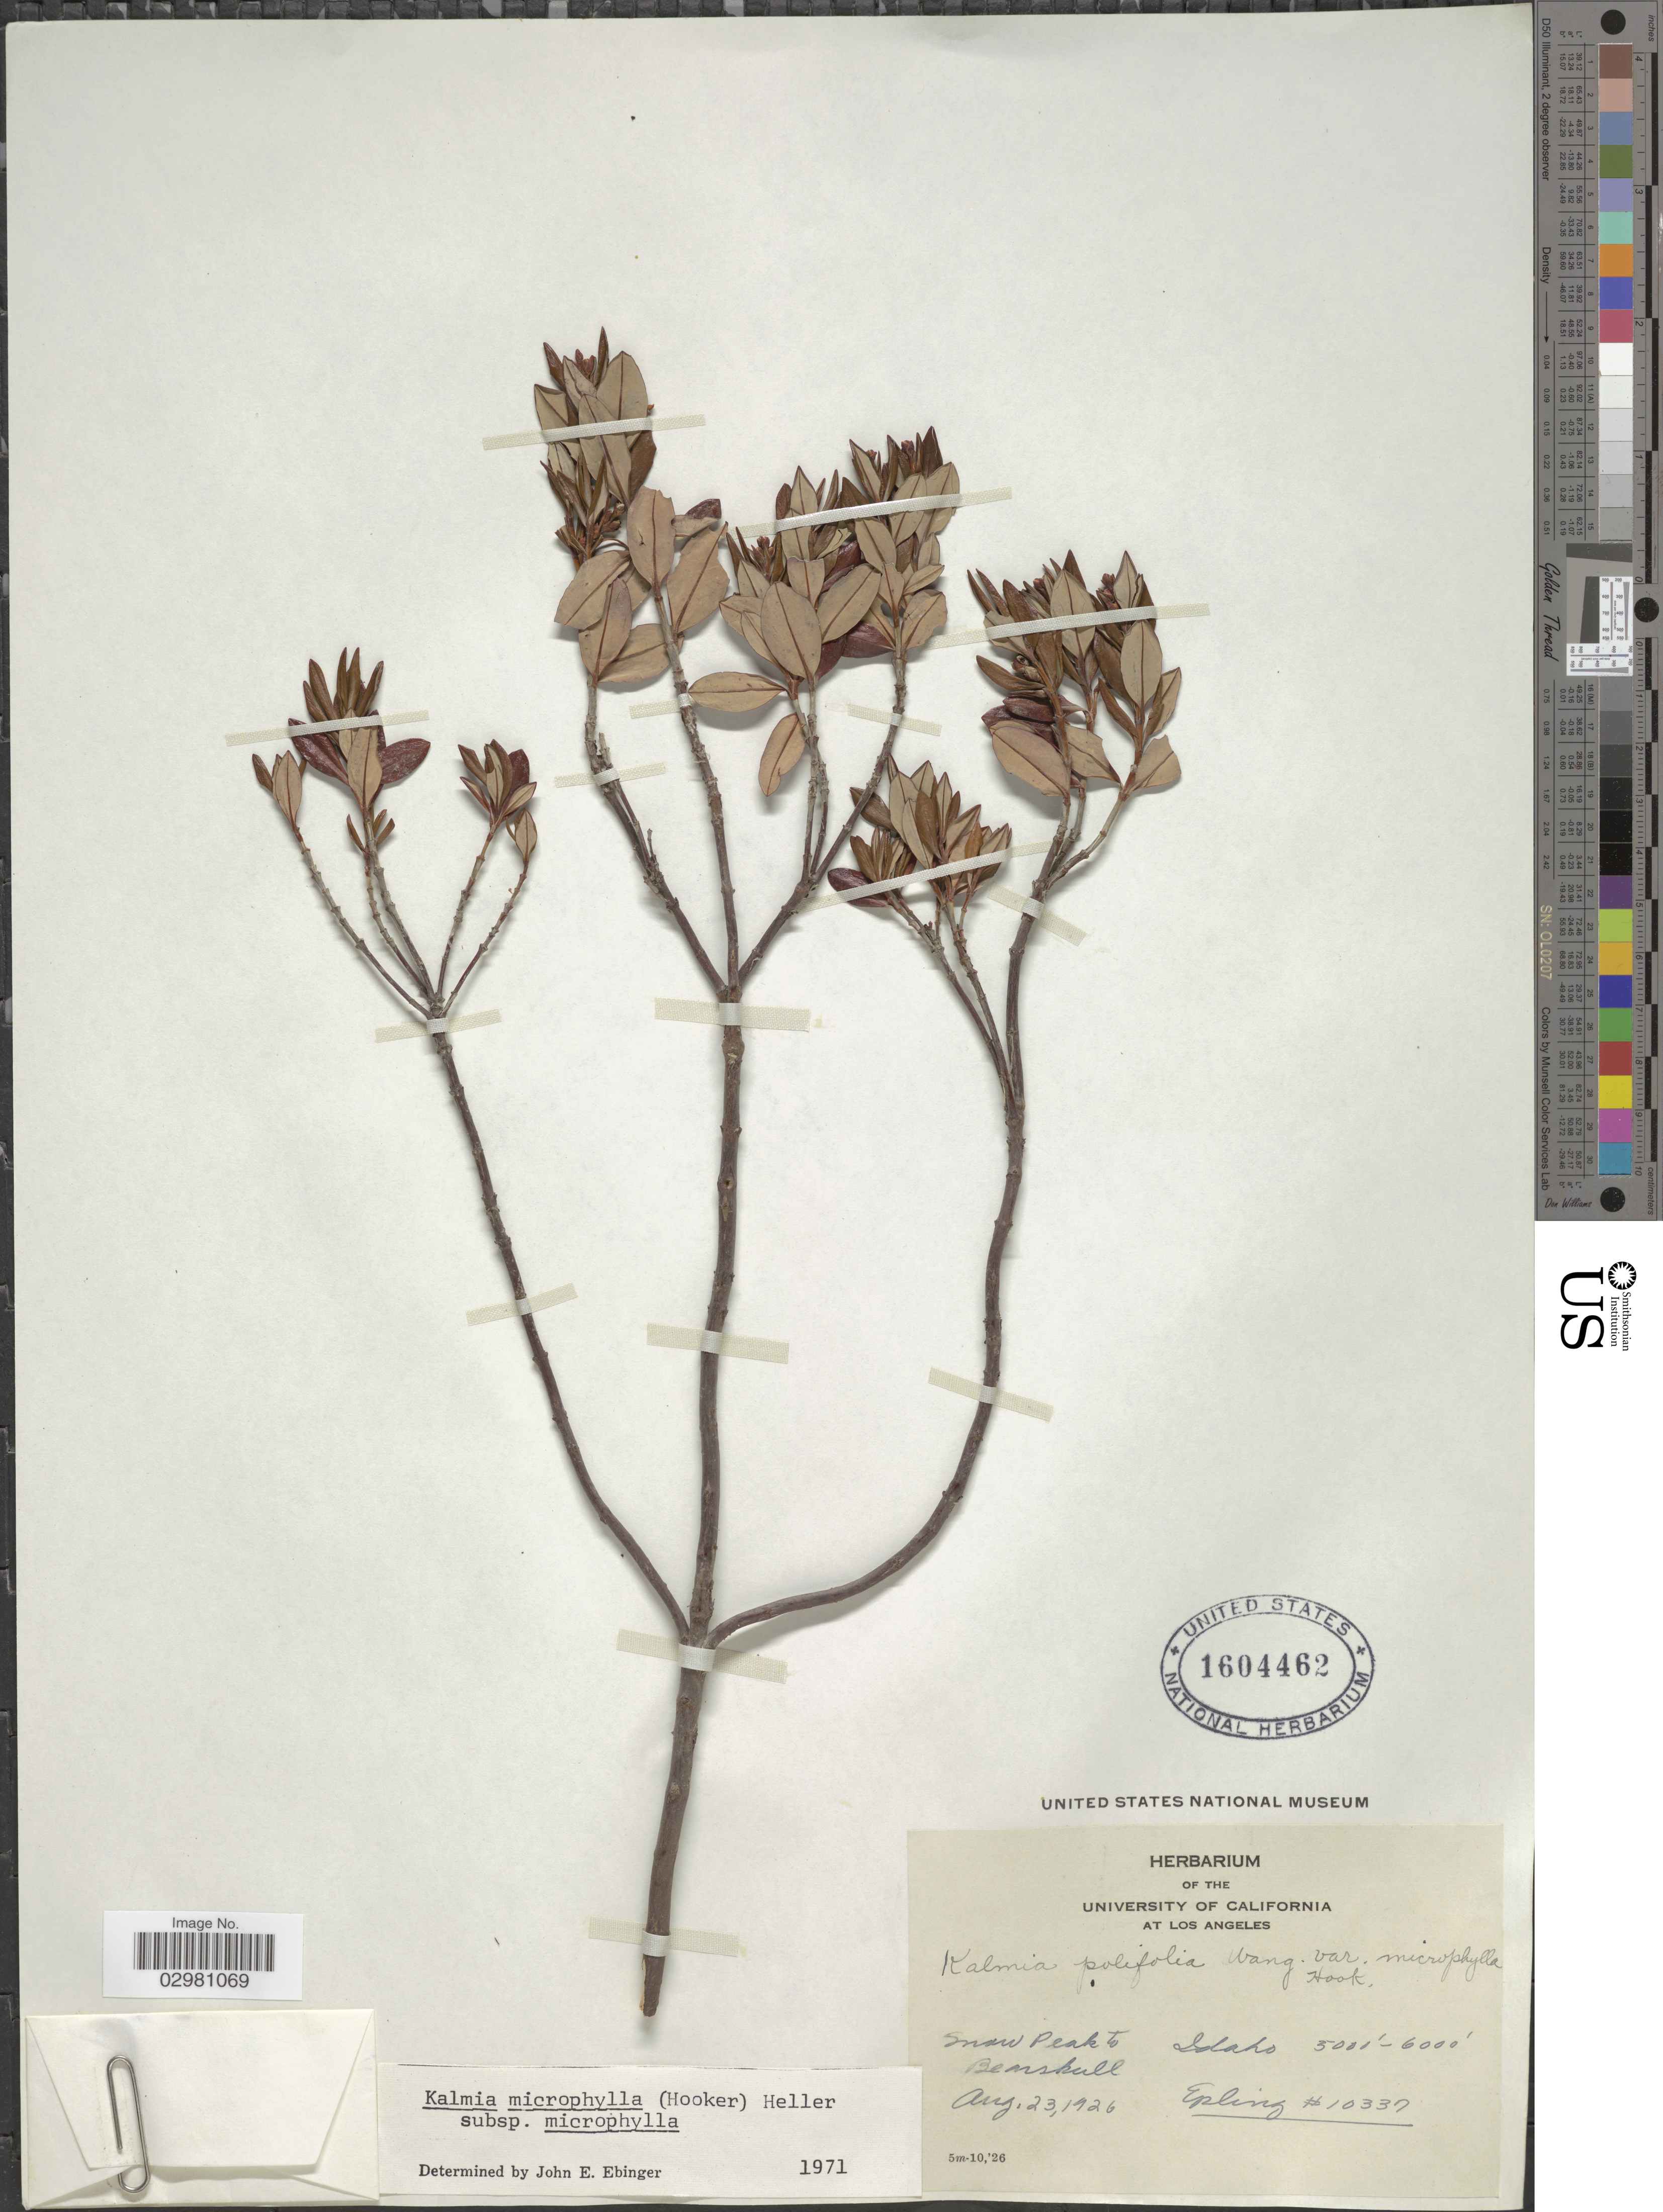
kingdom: Plantae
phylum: Tracheophyta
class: Magnoliopsida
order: Ericales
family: Ericaceae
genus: Kalmia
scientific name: Kalmia microphylla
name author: (Hook.) A. Heller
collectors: -- Epling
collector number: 10337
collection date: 1926-08-23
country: United States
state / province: Idaho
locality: Snow Peak to Bearskull.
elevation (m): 1524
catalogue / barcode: US 1604462